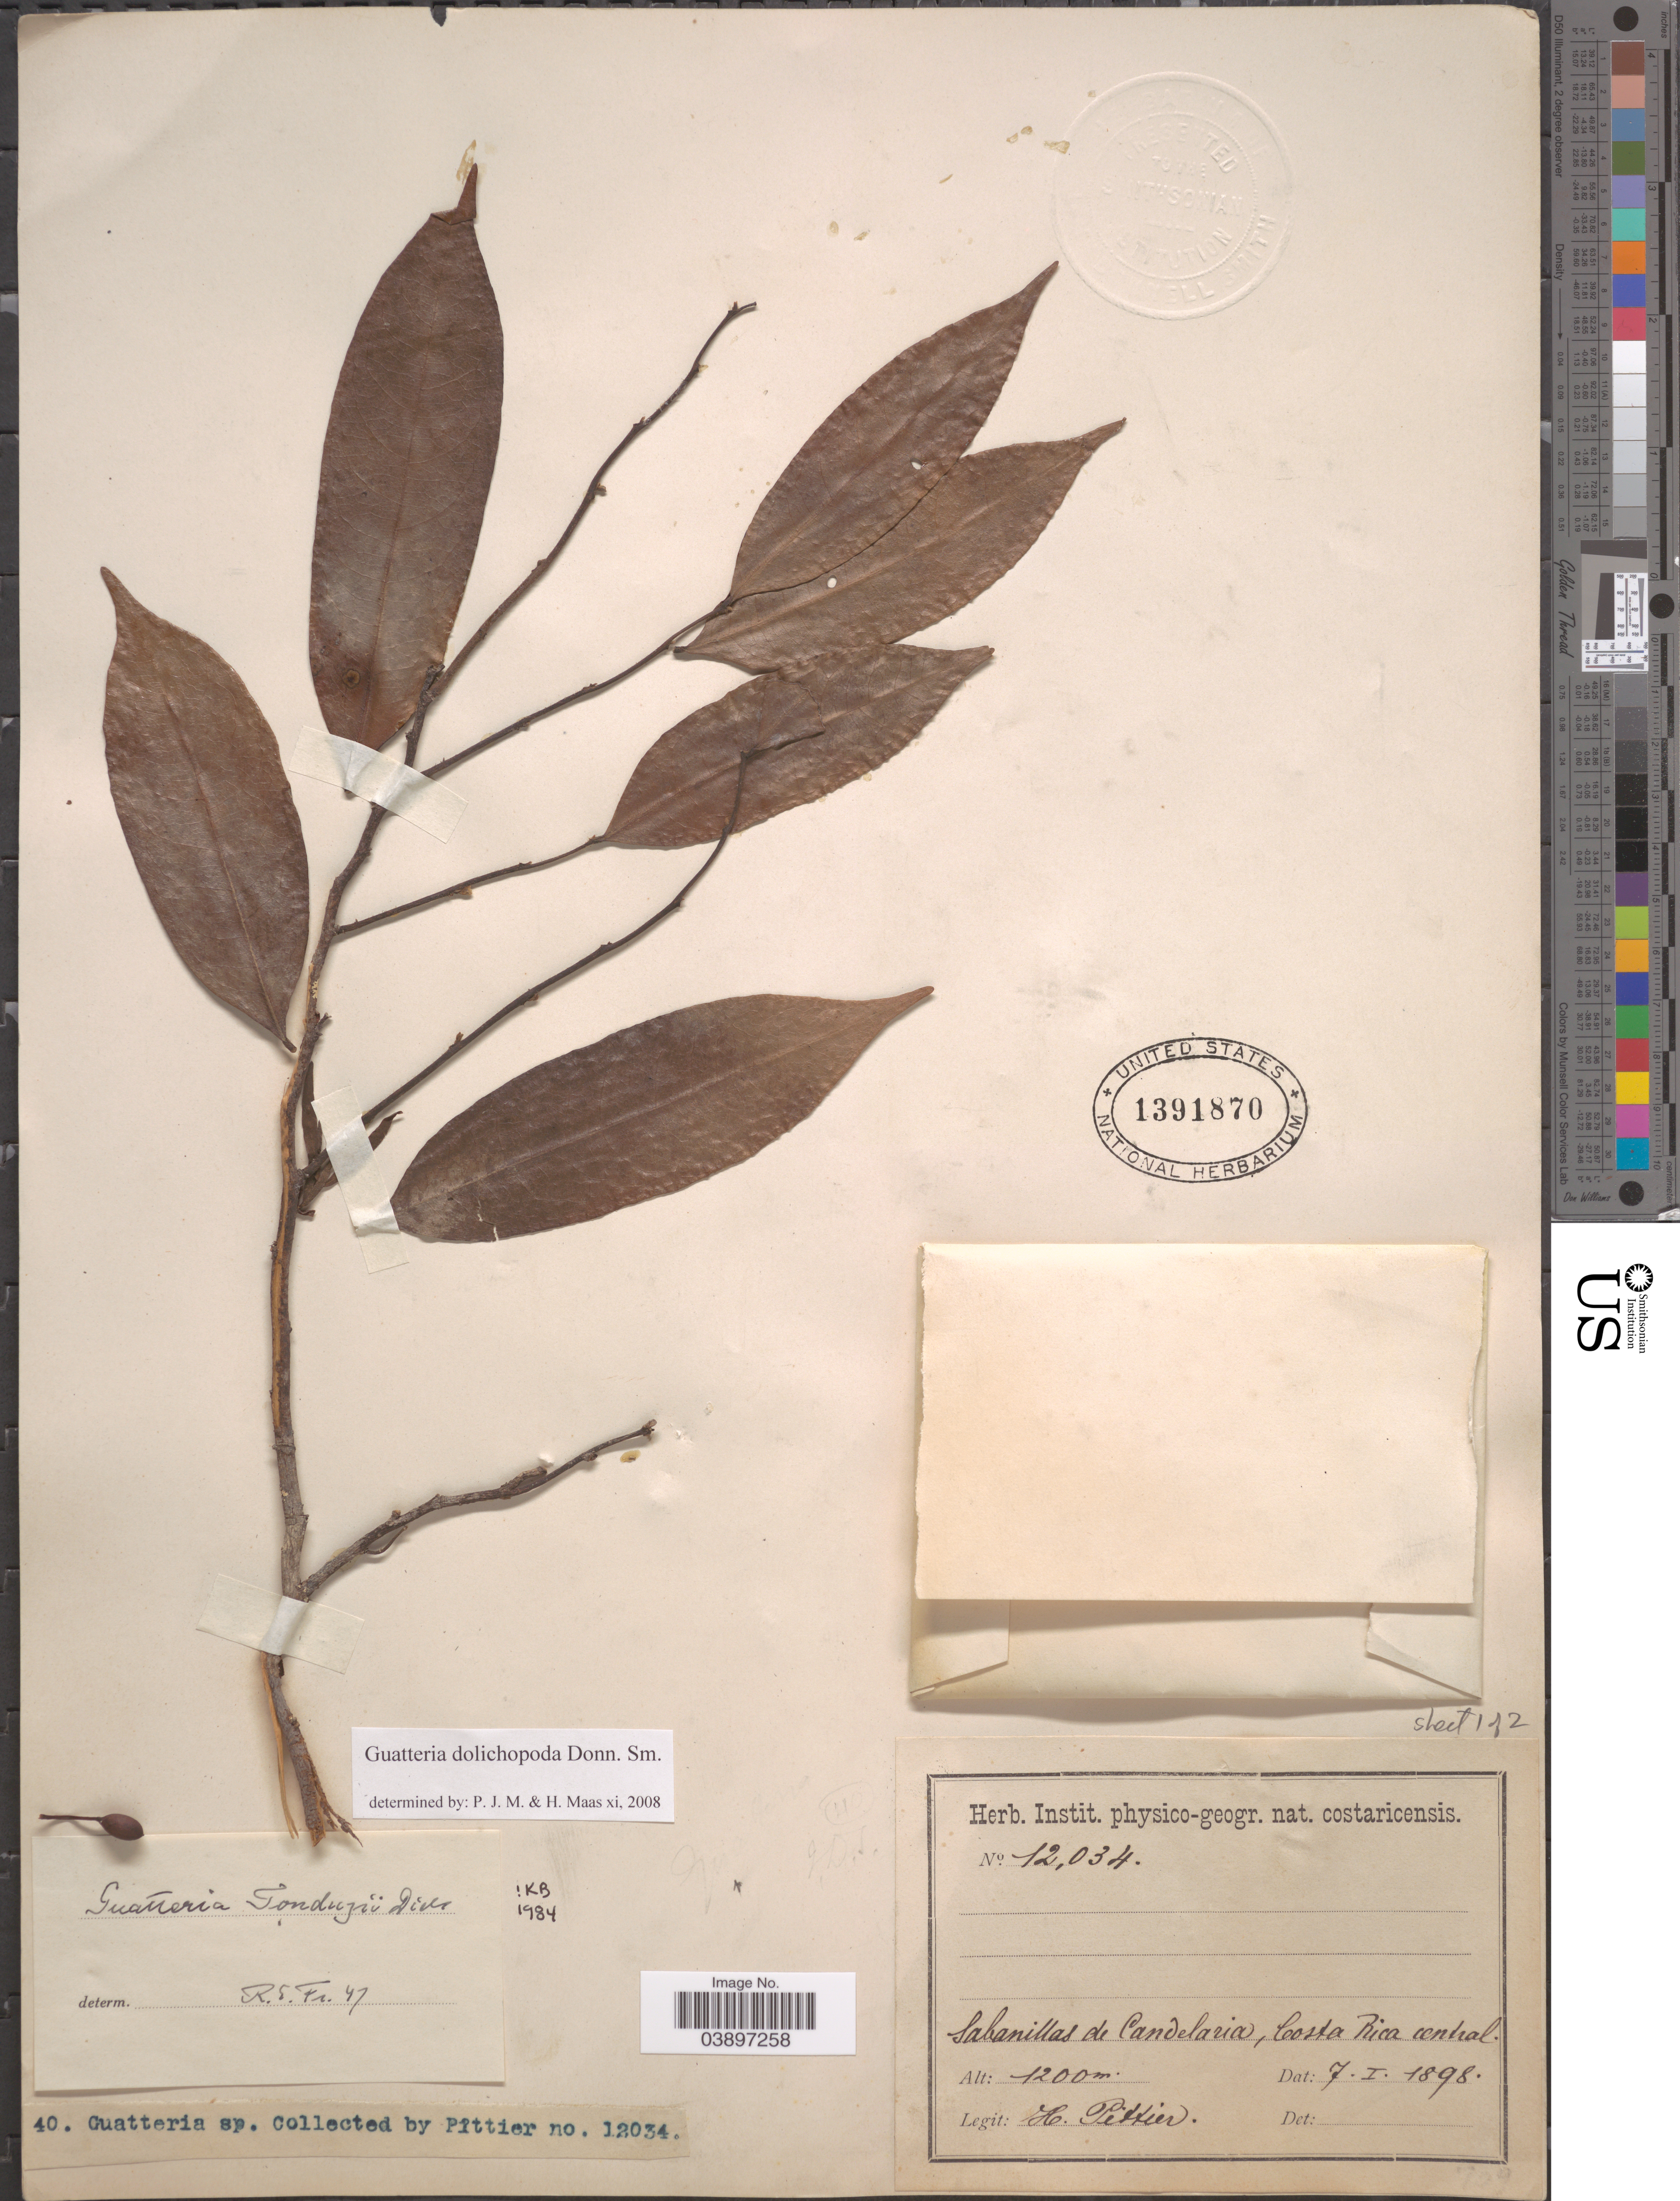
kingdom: Plantae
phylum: Tracheophyta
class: Magnoliopsida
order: Magnoliales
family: Annonaceae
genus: Guatteria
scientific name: Guatteria dolichopoda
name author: Donn. Sm.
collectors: H. F. Pittier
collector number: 12034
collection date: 1898-01-07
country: Costa Rica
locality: Sabanillas de Candelaria, Costa Rica central.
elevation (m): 1200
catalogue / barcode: US 1391870